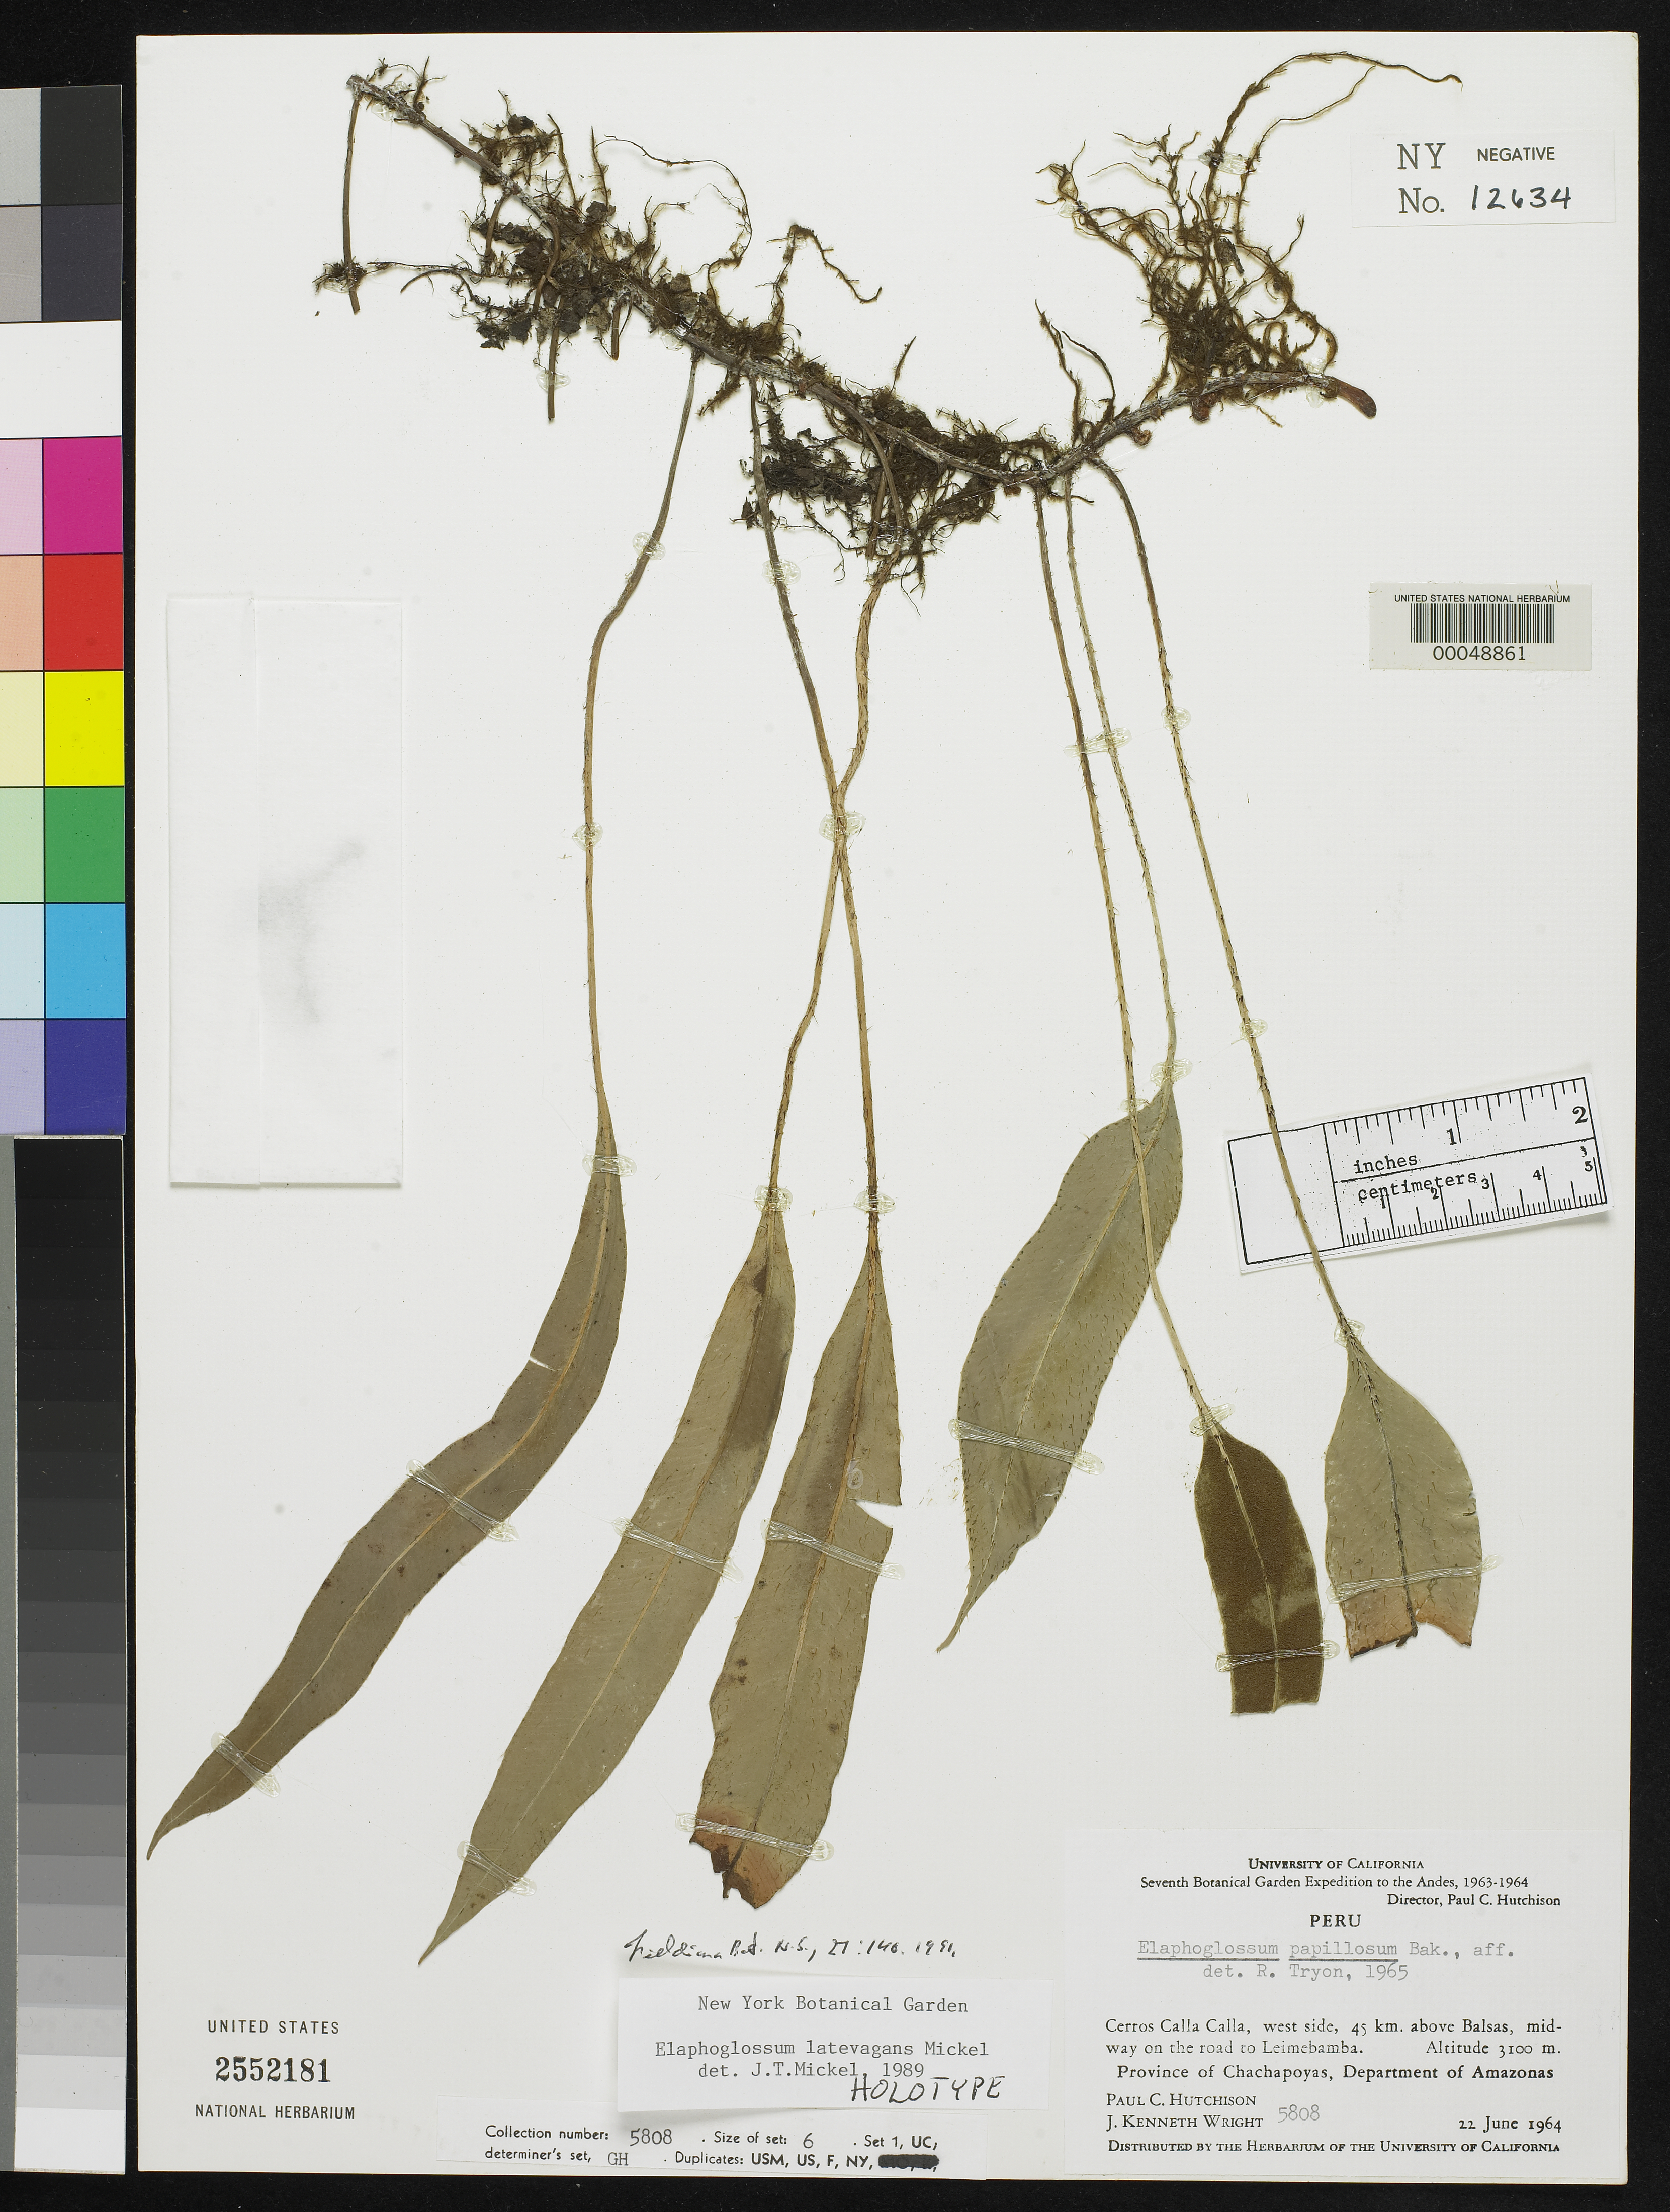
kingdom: Plantae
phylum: Tracheophyta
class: Polypodiopsida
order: Polypodiales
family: Dryopteridaceae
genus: Elaphoglossum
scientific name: Elaphoglossum latevagans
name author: Mickel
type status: Holotype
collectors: P. C. Hutchison & J. K. Wright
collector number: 5808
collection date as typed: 22 Jun 1964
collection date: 1964-06-22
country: Peru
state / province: Amazonas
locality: Cerros Calla-Calla, W side 45 km above Balsas midway on road to Leimebamba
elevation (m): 3100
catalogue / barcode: US 2552181